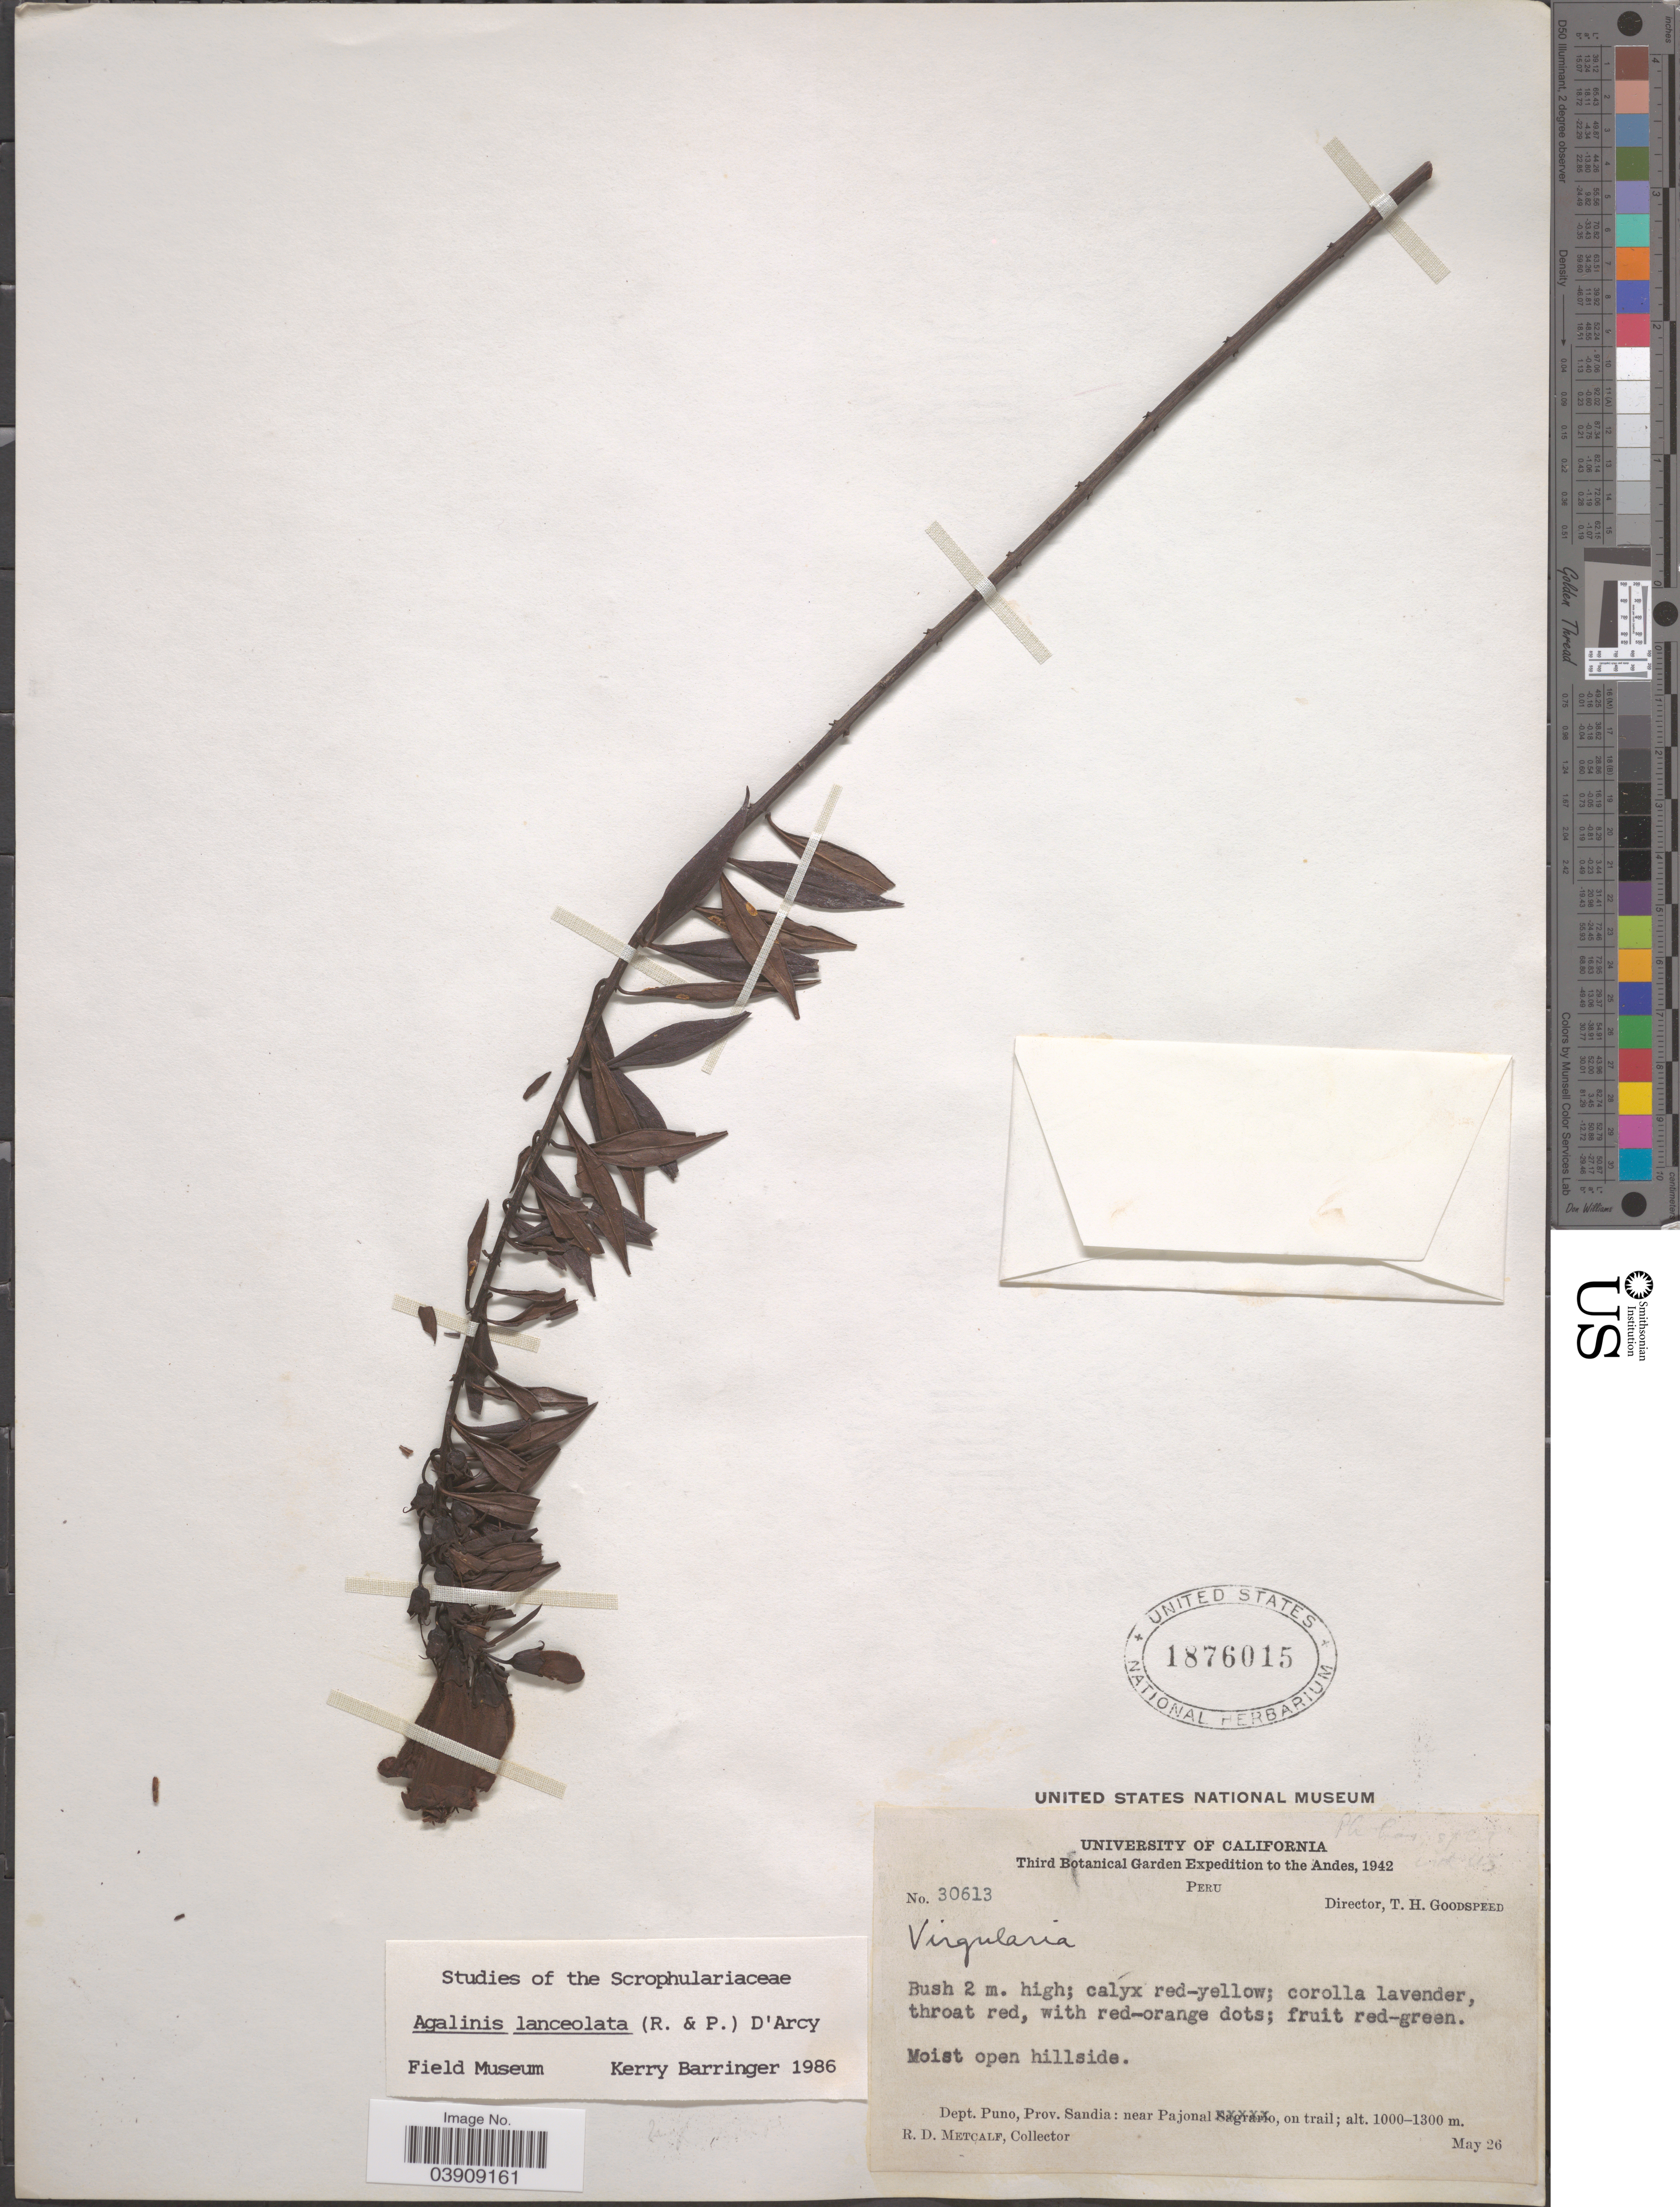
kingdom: Plantae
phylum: Tracheophyta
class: Magnoliopsida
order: Lamiales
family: Orobanchaceae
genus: Agalinis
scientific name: Agalinis lanceolata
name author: (Ruiz & Pav.) D'Arcy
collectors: R. D. Metcalf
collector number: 30613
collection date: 1942-05-26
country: Peru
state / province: Puno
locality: The Andes. Dept. Puno, Prov. Sandia: near Pajonal, on trail.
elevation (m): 1000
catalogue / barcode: US 1876015